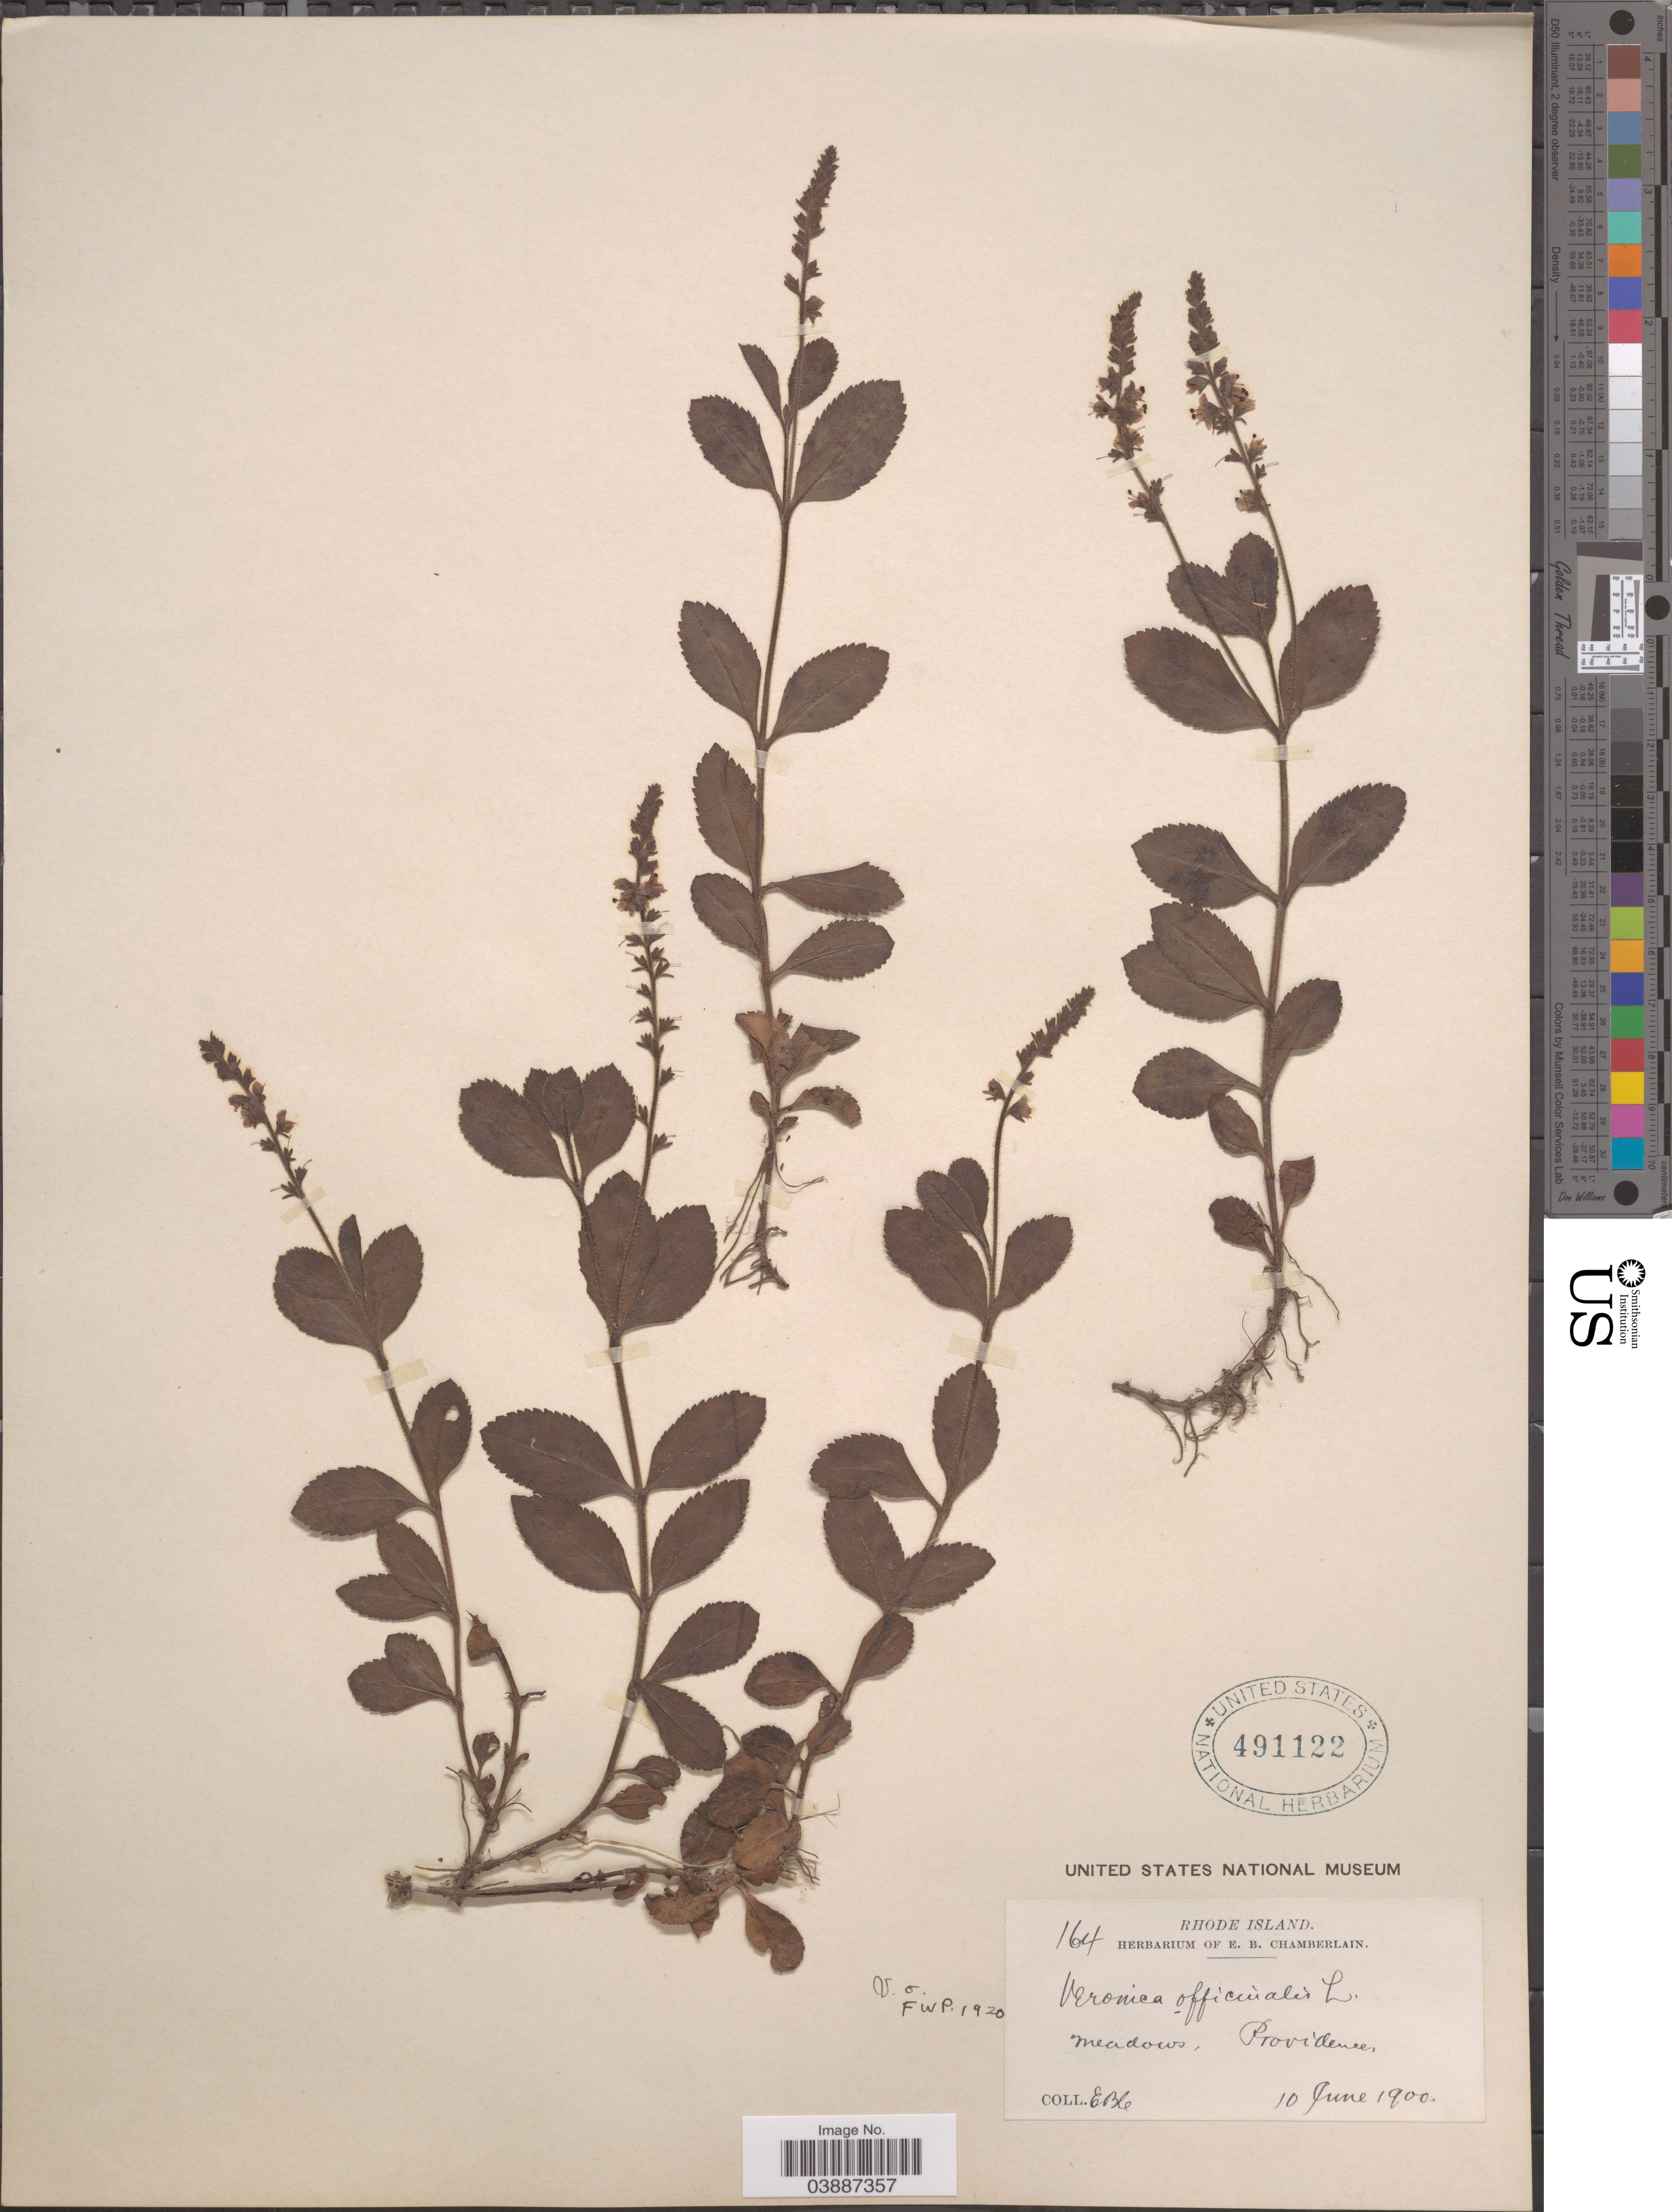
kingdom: Plantae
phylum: Tracheophyta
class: Magnoliopsida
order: Lamiales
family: Plantaginaceae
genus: Veronica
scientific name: Veronica officinalis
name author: L.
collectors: E. Chamberlain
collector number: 164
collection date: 1900-06-10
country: United States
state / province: Rhode Island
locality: Meadows. Providence.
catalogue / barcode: US 491122